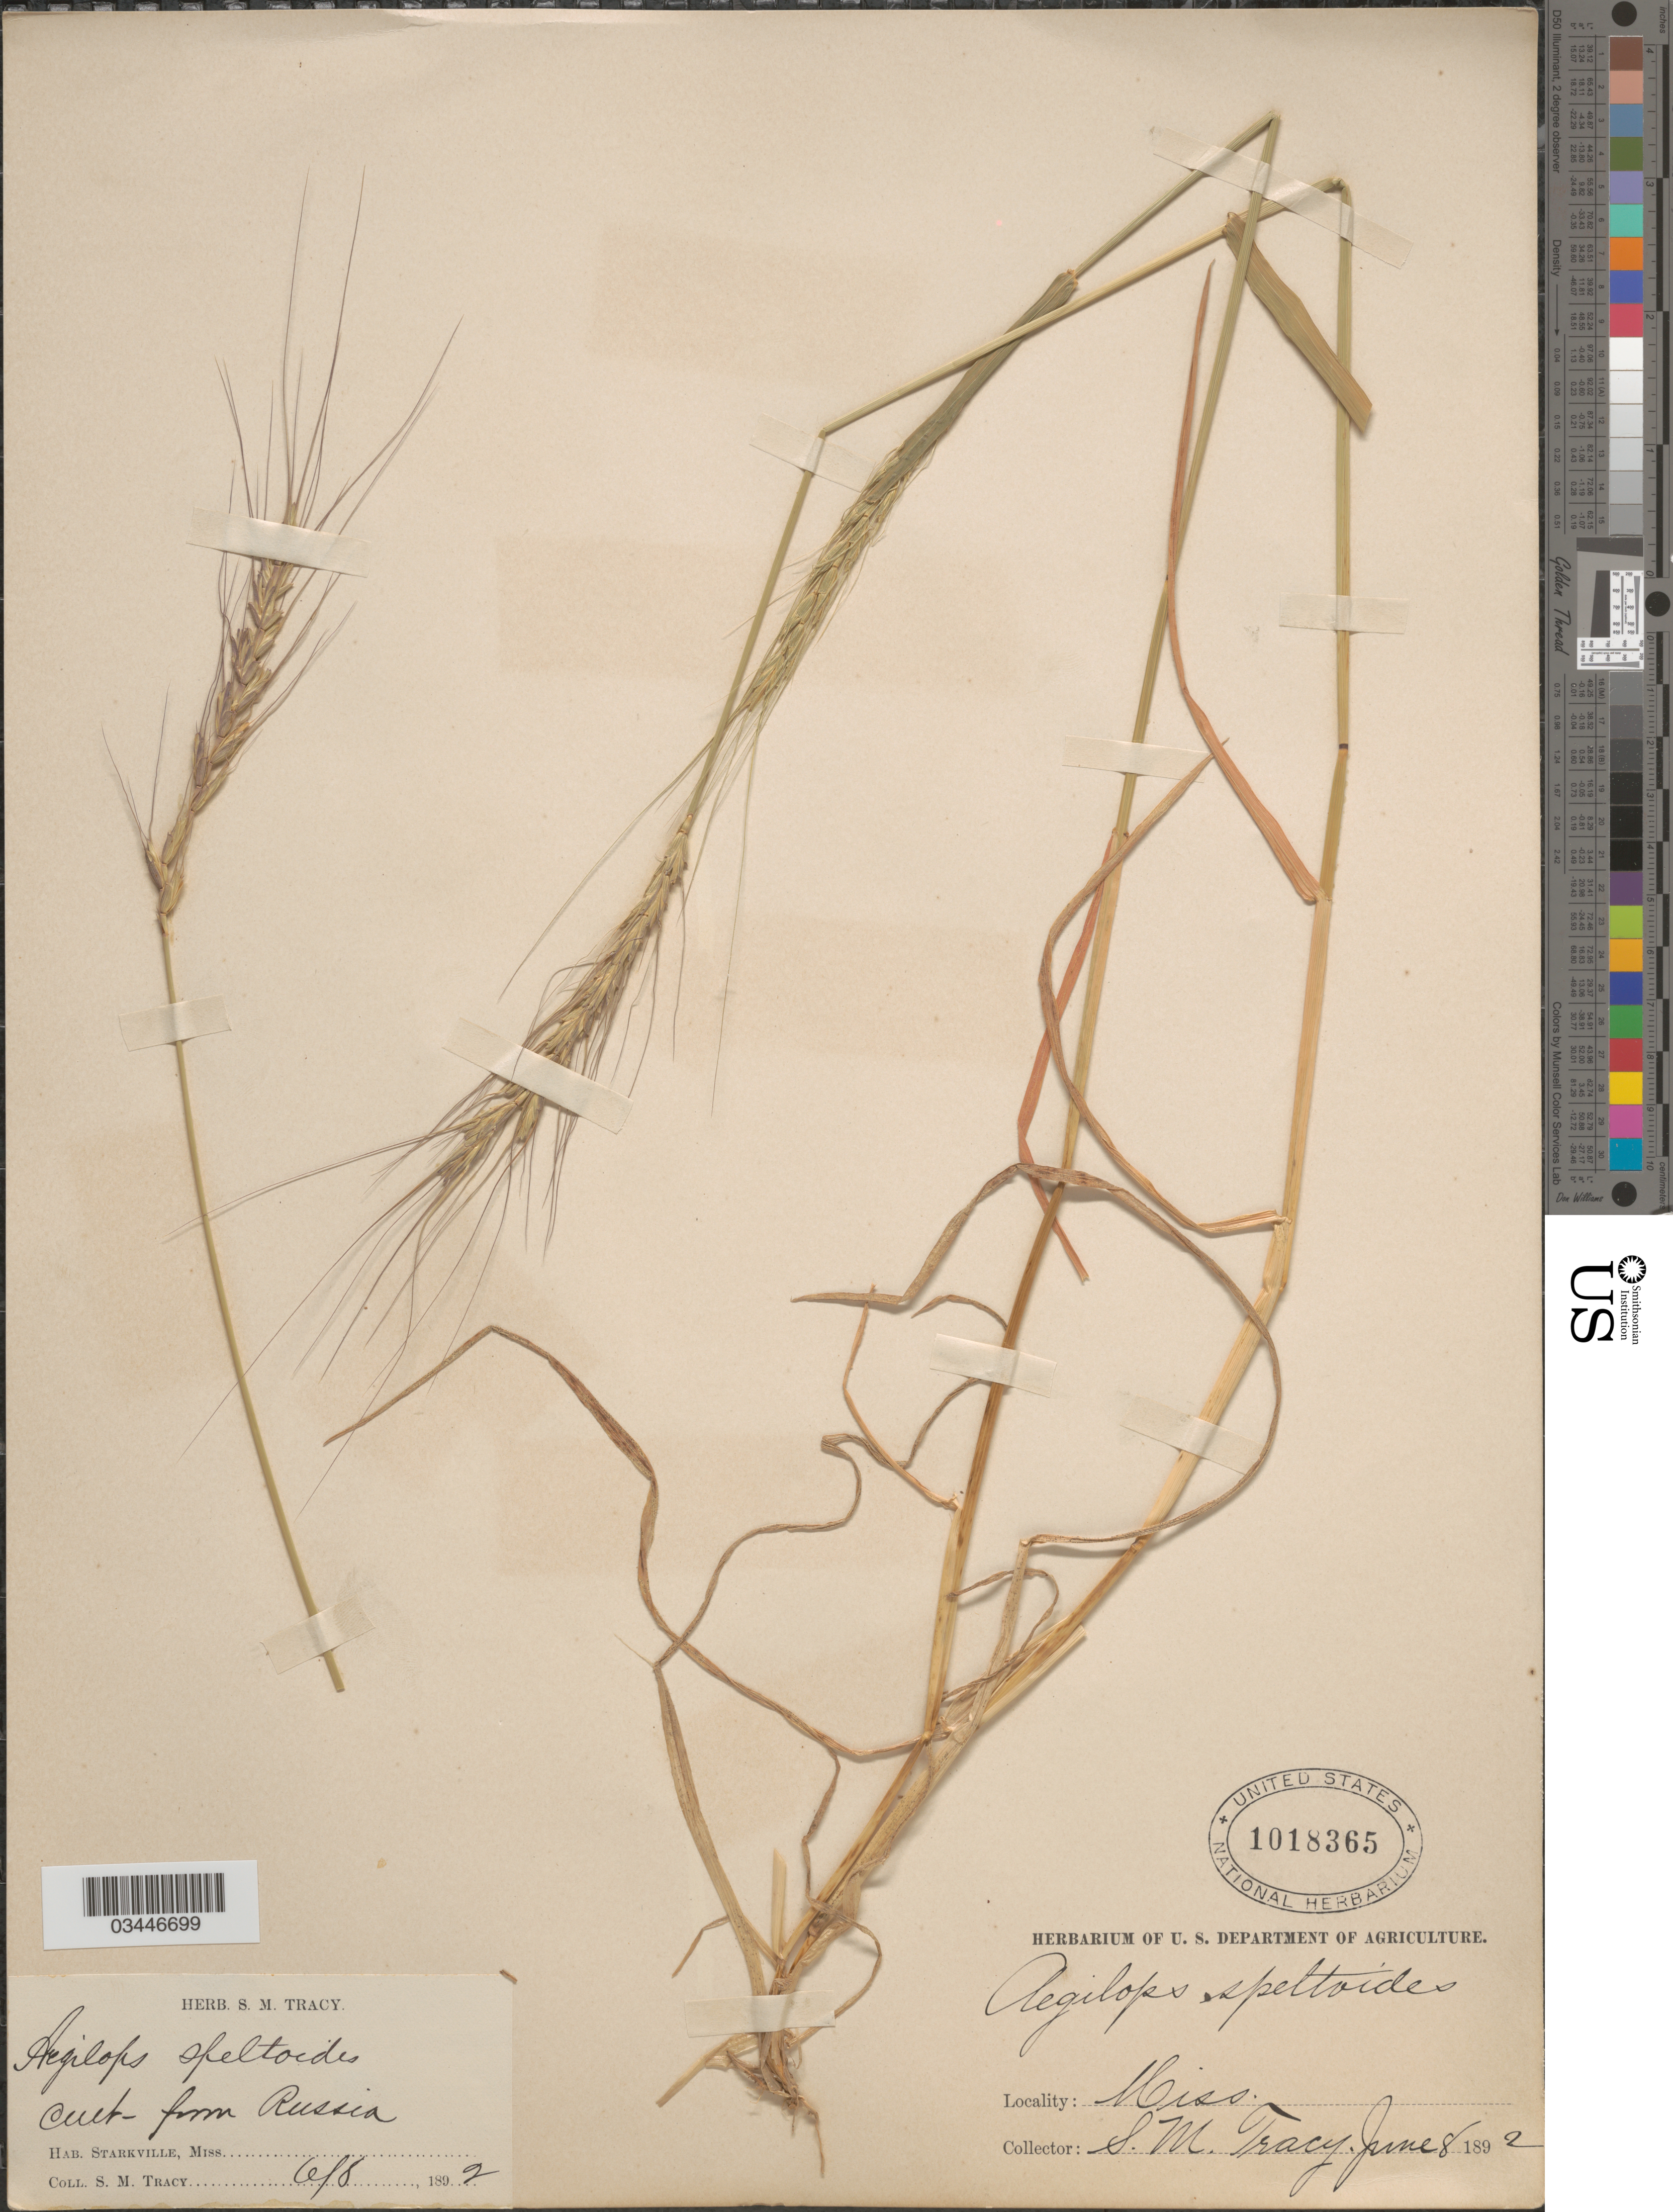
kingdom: Plantae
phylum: Tracheophyta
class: Liliopsida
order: Poales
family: Poaceae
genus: Aegilops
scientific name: Aegilops speltoides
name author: Tausch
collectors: S. M. Tracy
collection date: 1892-06-08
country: United States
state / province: Mississippi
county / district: Oktibbeha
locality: Starkville.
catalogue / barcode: US 1018365